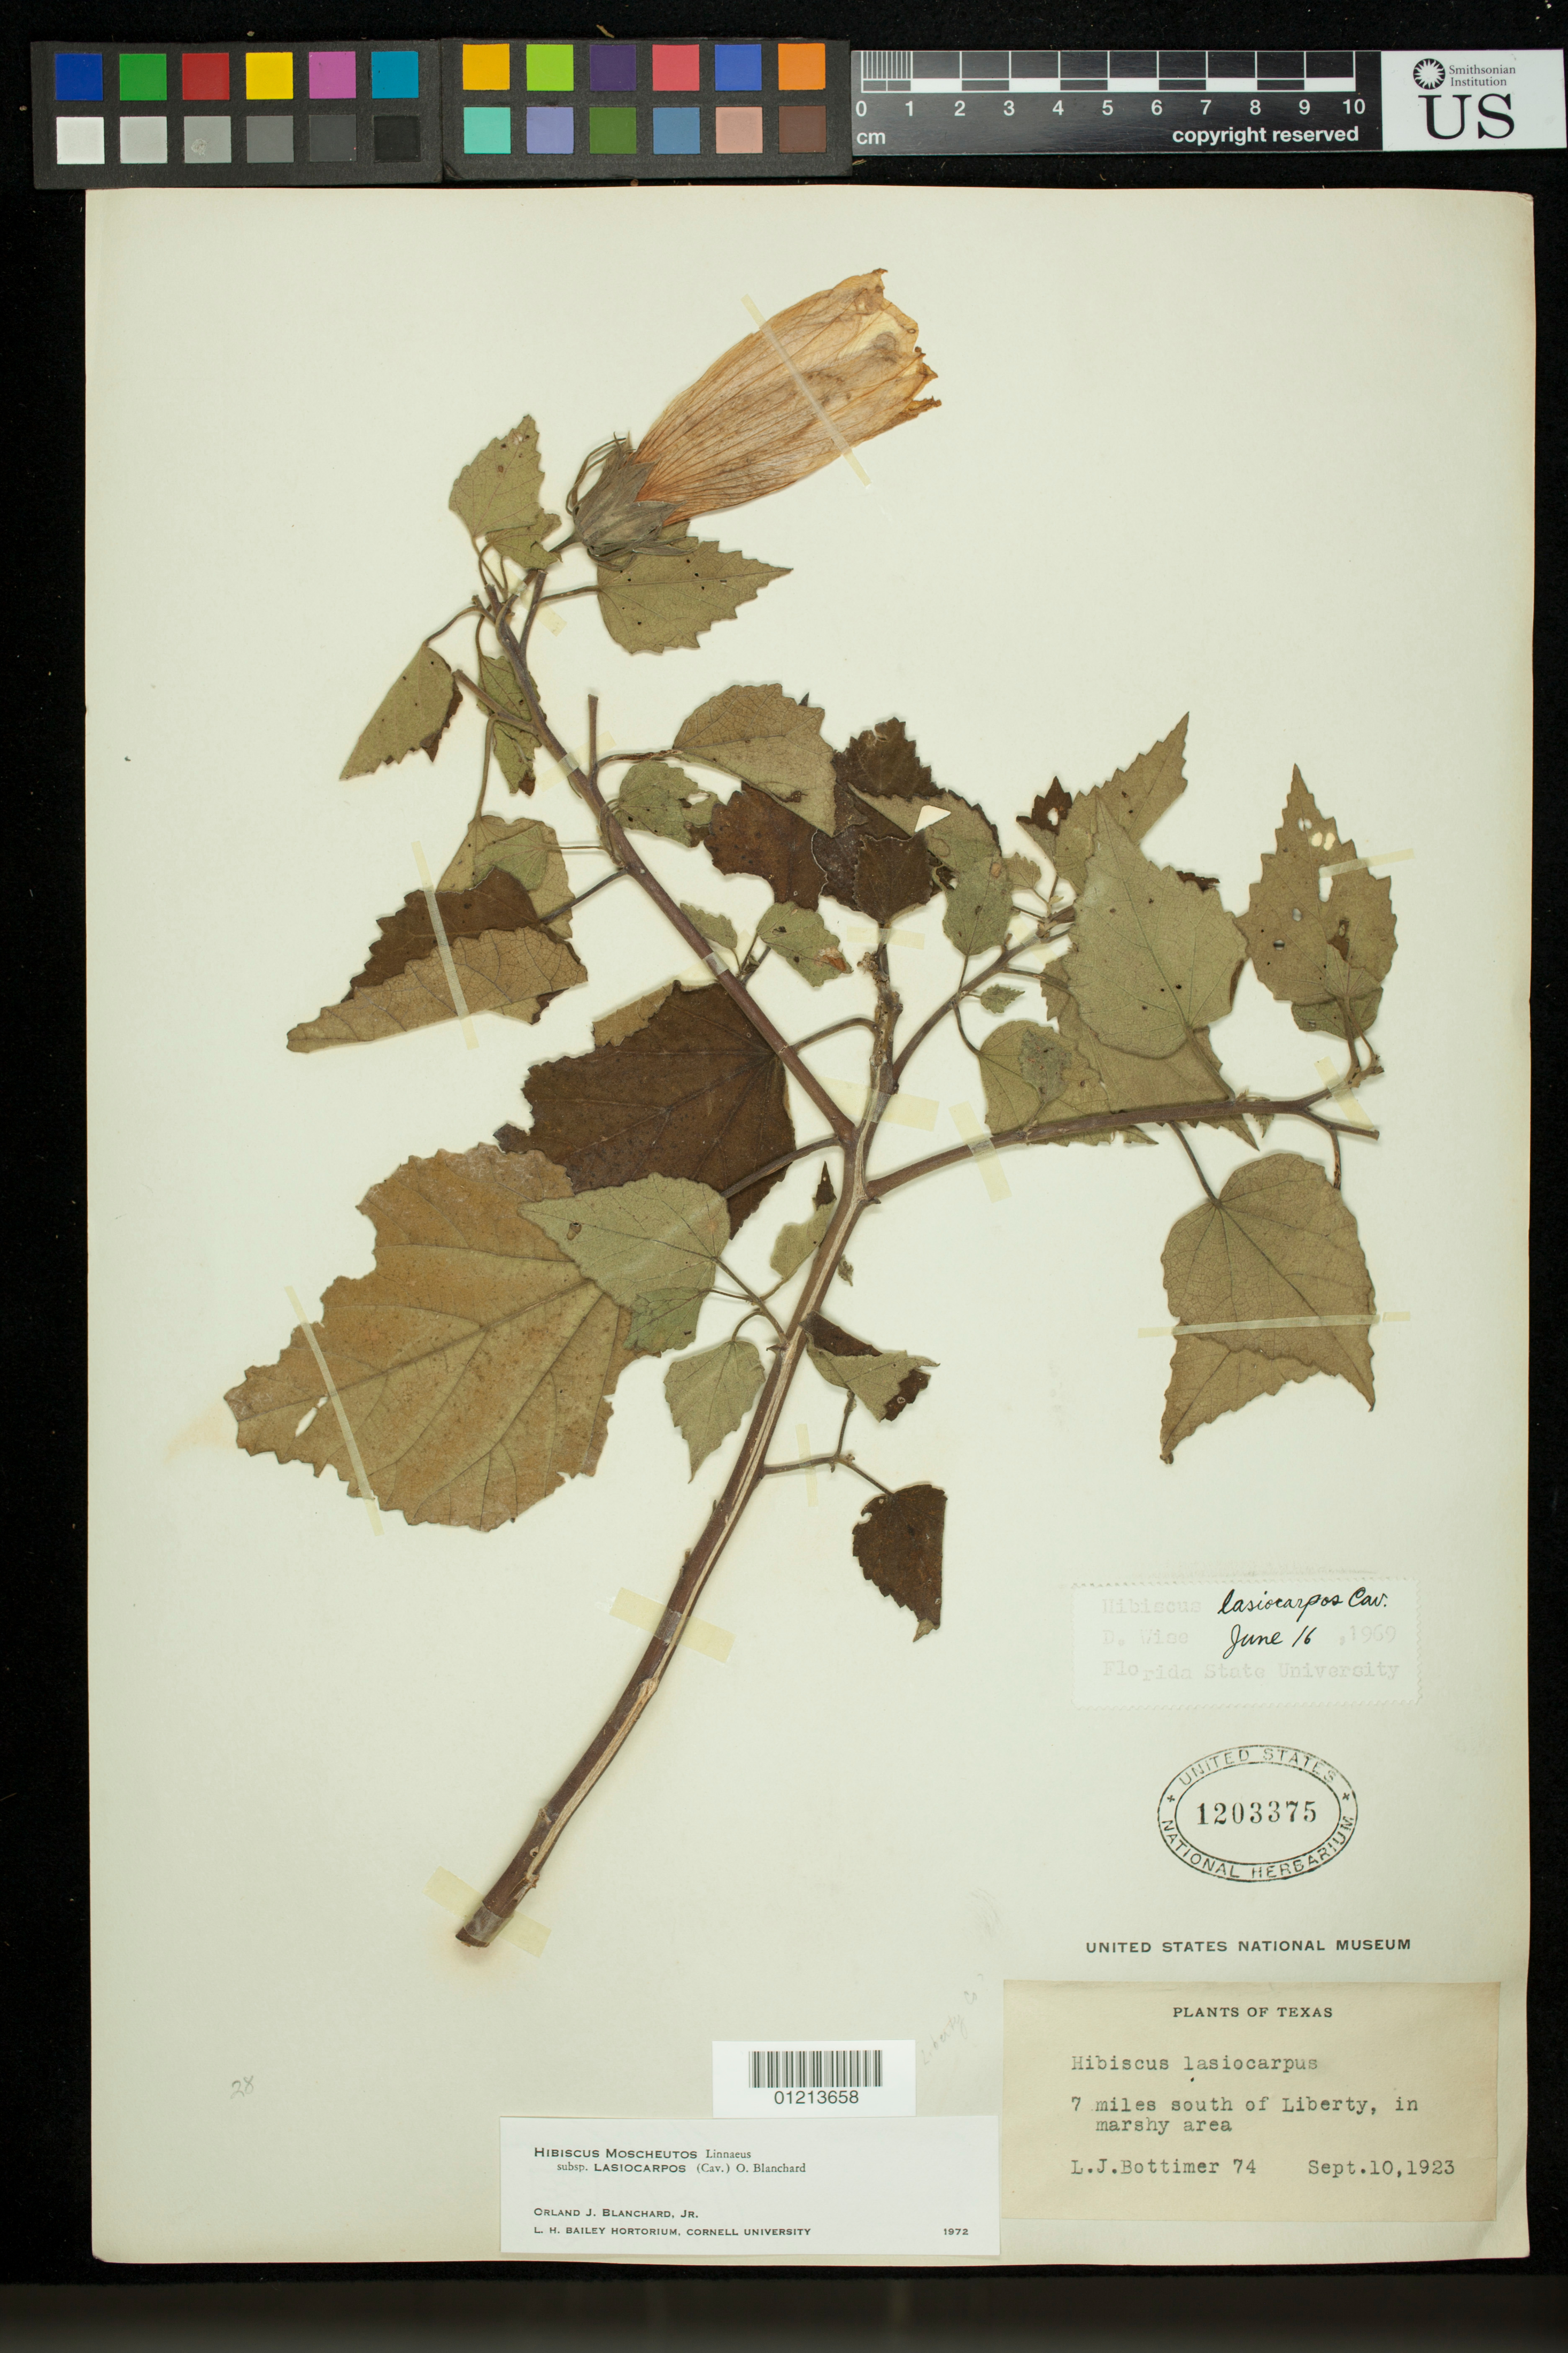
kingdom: Plantae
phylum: Tracheophyta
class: Magnoliopsida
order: Malvales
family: Malvaceae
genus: Hibiscus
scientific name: Hibiscus moscheutos subsp. lasiocarpos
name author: (Cav.) O.J. Blanch.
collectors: L. Bottimer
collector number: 74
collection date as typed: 09 Oct 1923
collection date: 1923-10-09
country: United States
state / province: Texas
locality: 7 miles south of Liberty, in marshy area.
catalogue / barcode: US 1203375